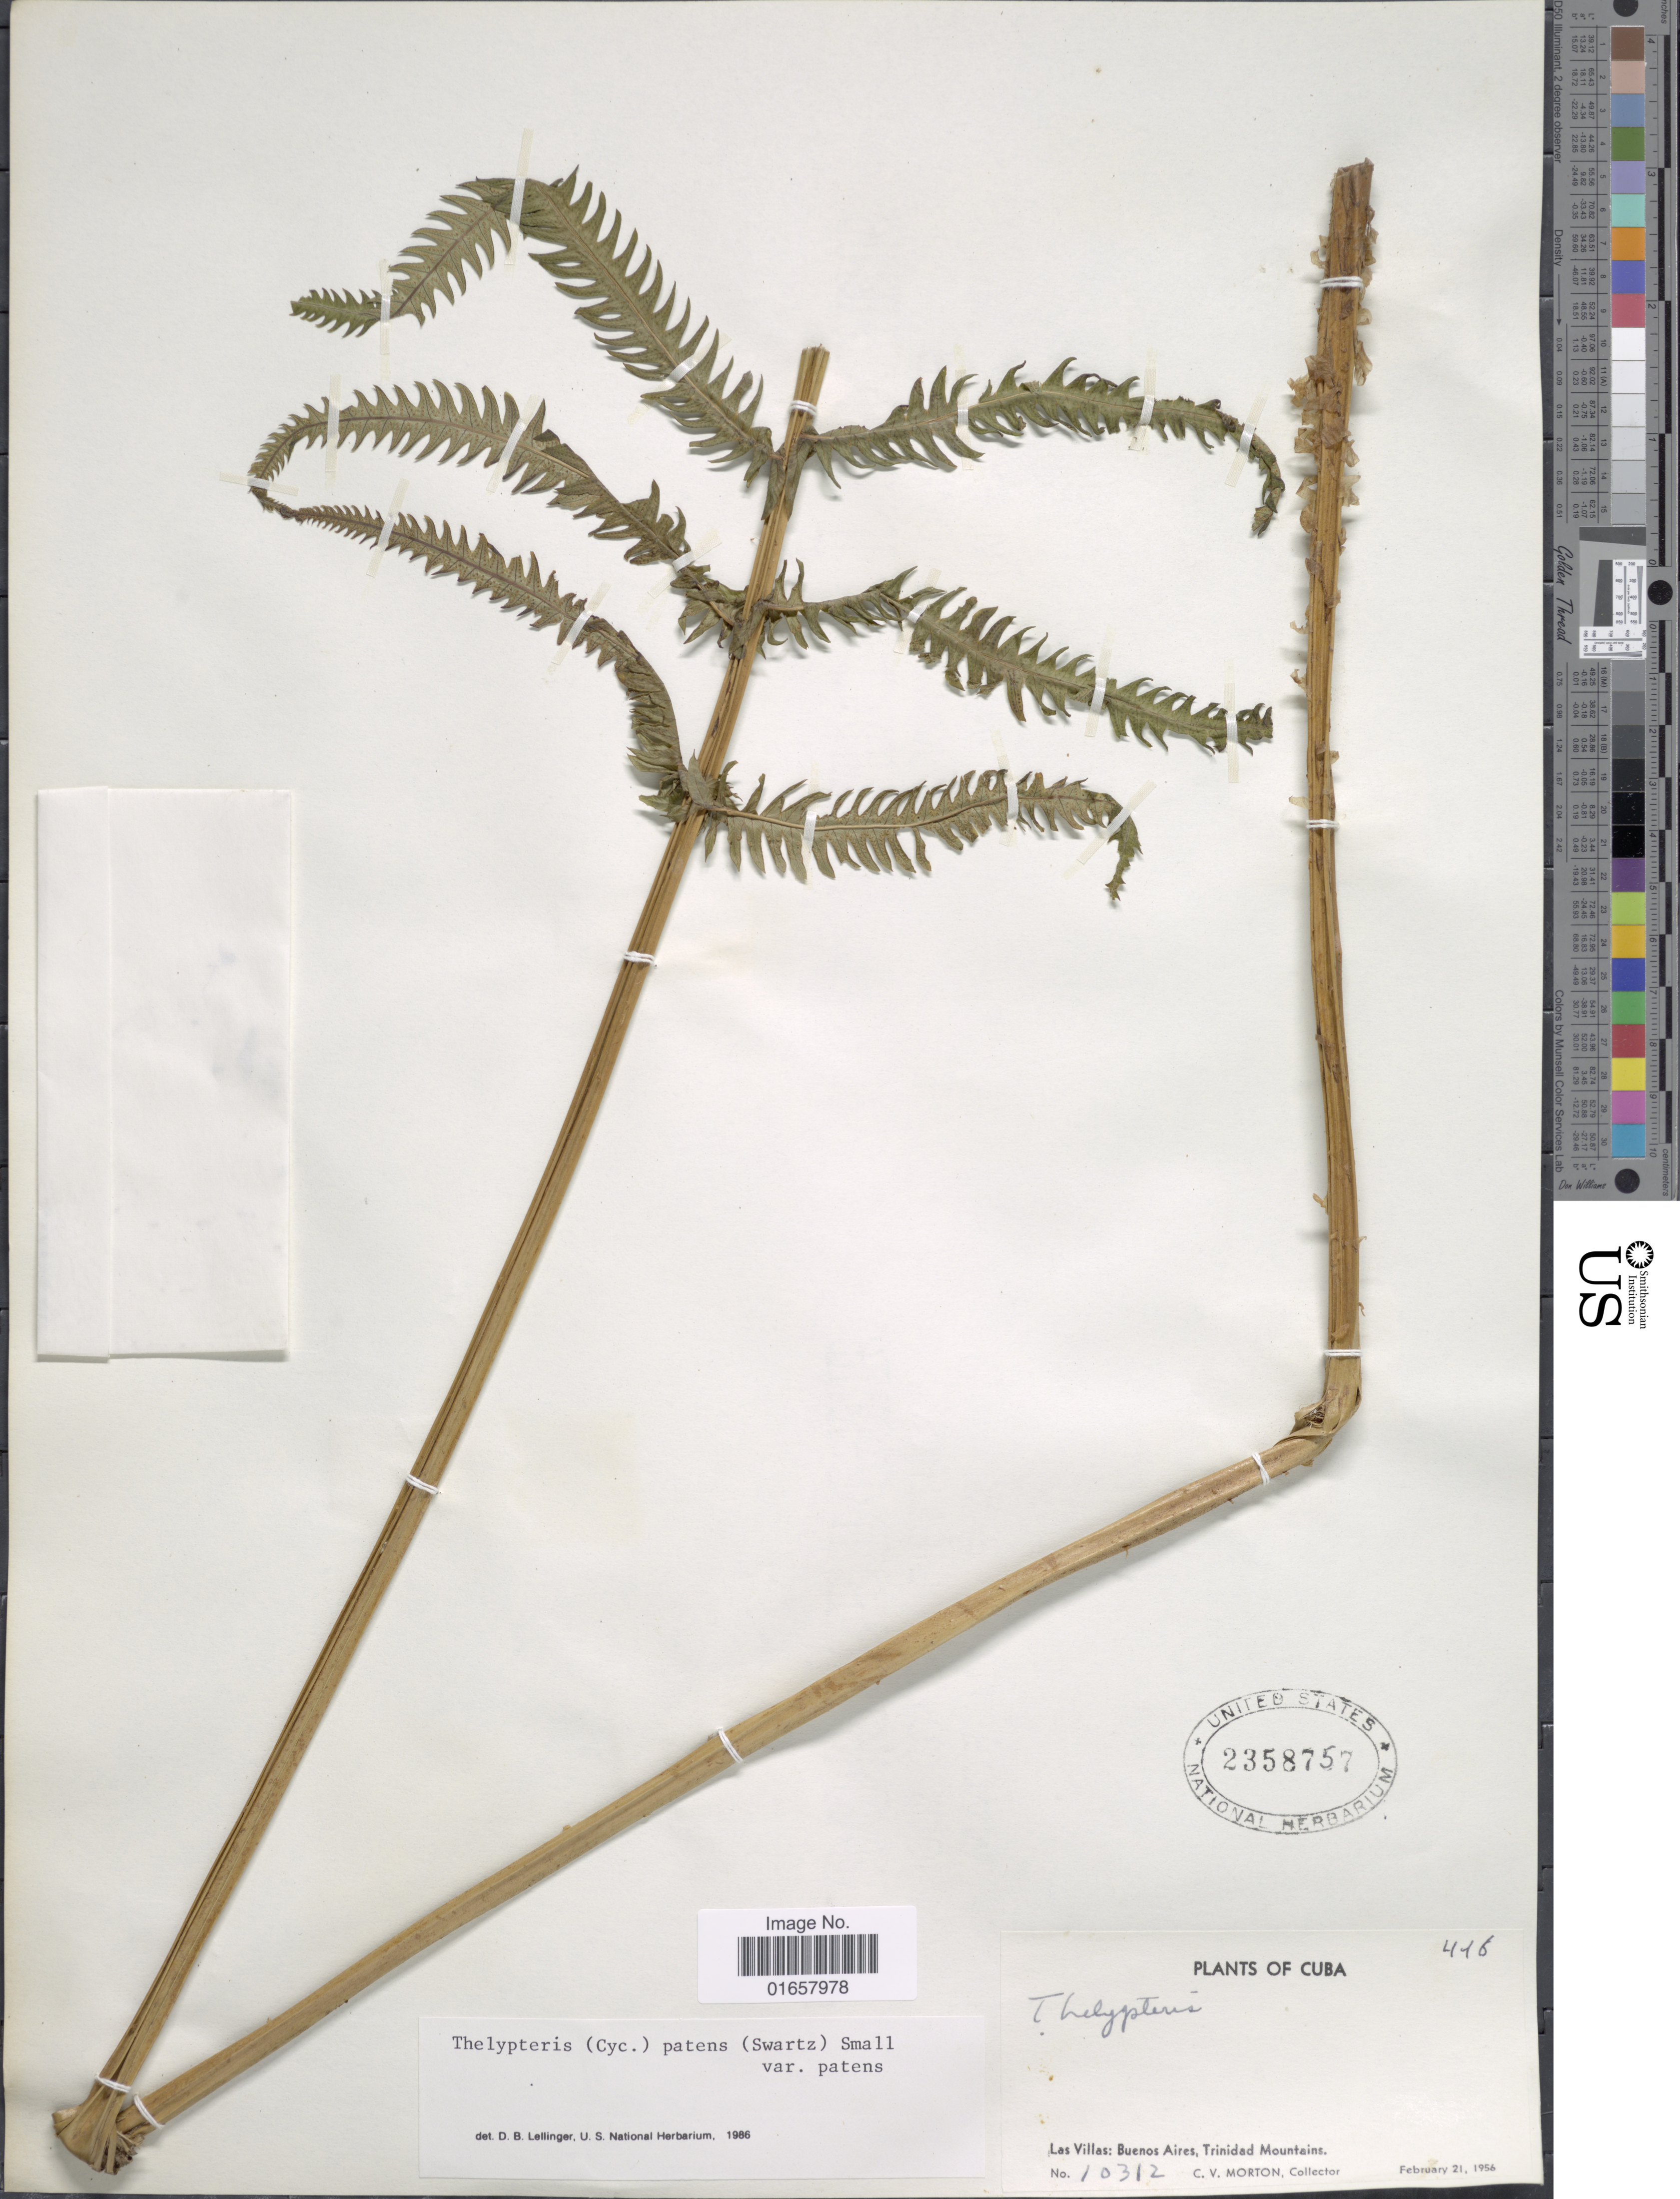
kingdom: Plantae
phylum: Tracheophyta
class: Polypodiopsida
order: Polypodiales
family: Thelypteridaceae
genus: Christella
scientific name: Christella patens var. patens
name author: (Sw.) Holttum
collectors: C. V. Morton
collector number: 10312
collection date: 1956-02-21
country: Cuba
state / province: Las Villas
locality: Cuba, Las Villas: Buenos Aires, Trinidad Mountains.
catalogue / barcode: US 2358757